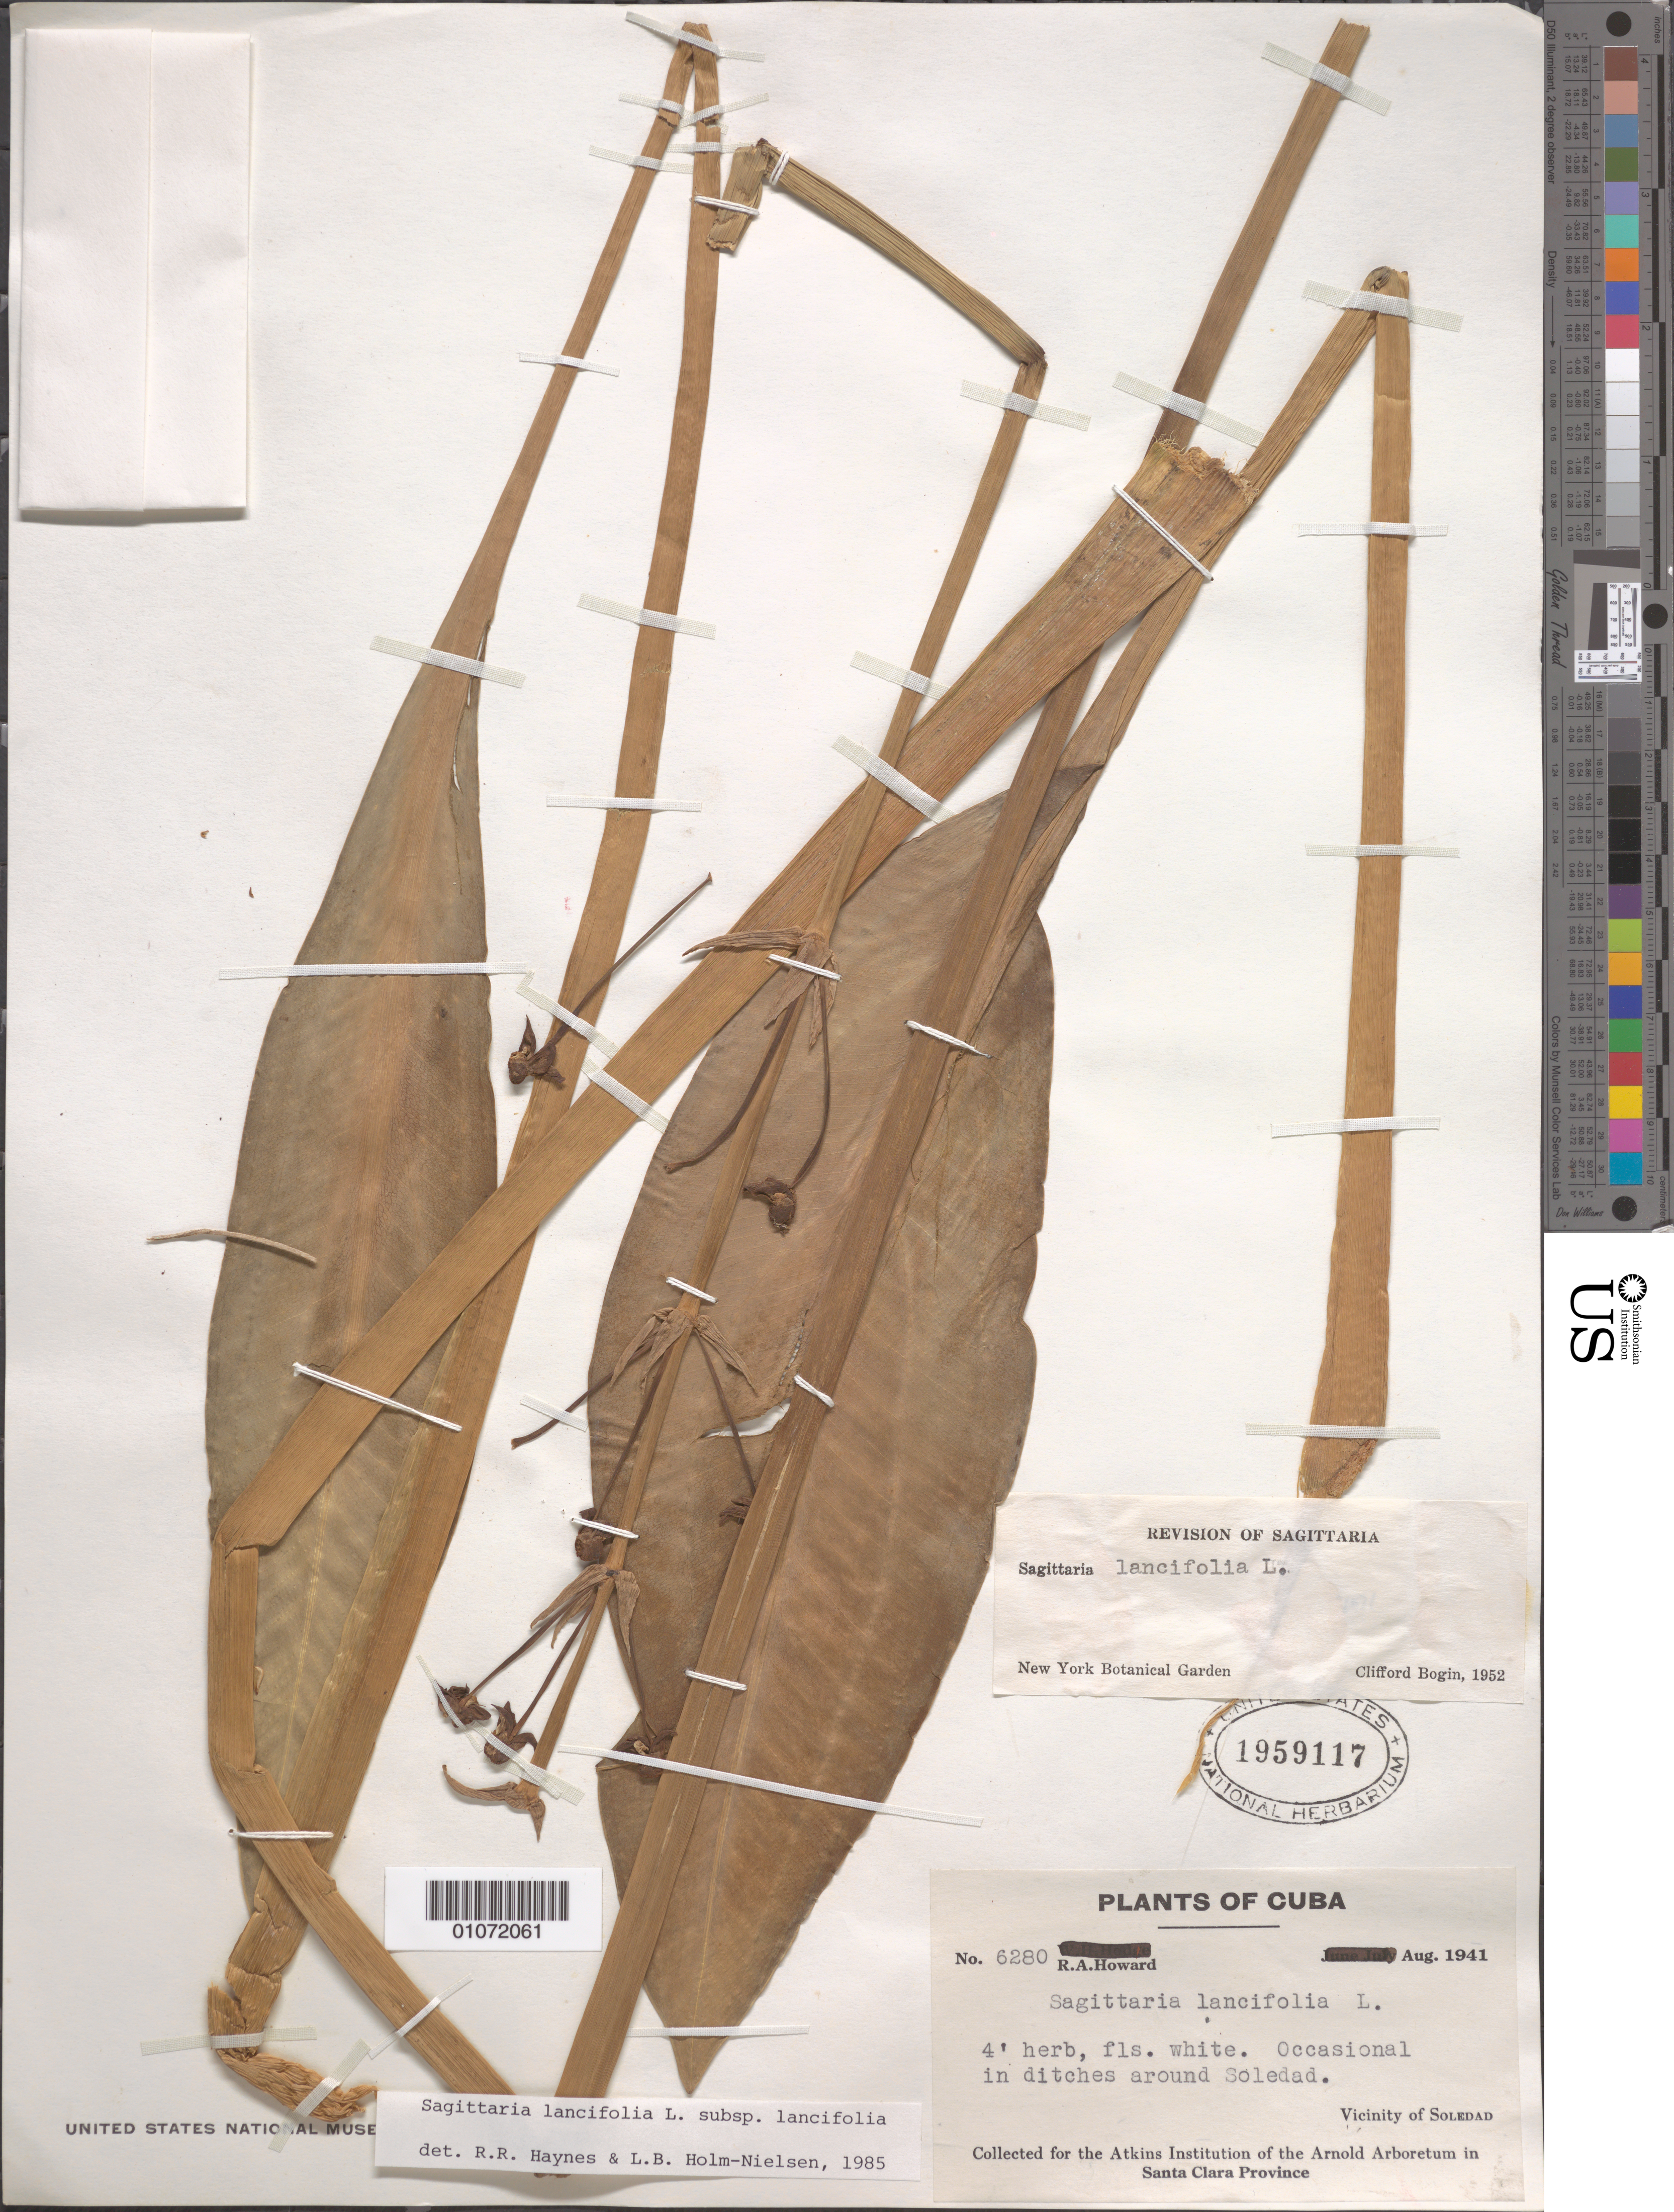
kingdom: Plantae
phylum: Tracheophyta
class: Liliopsida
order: Alismatales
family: Alismataceae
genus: Sagittaria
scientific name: Sagittaria lancifolia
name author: L.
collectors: R. A. Howard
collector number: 6280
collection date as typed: Aug 1941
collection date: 1941-08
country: Cuba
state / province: La Habana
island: Cuba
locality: Occasional in ditches around Solidad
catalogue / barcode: US 1959117